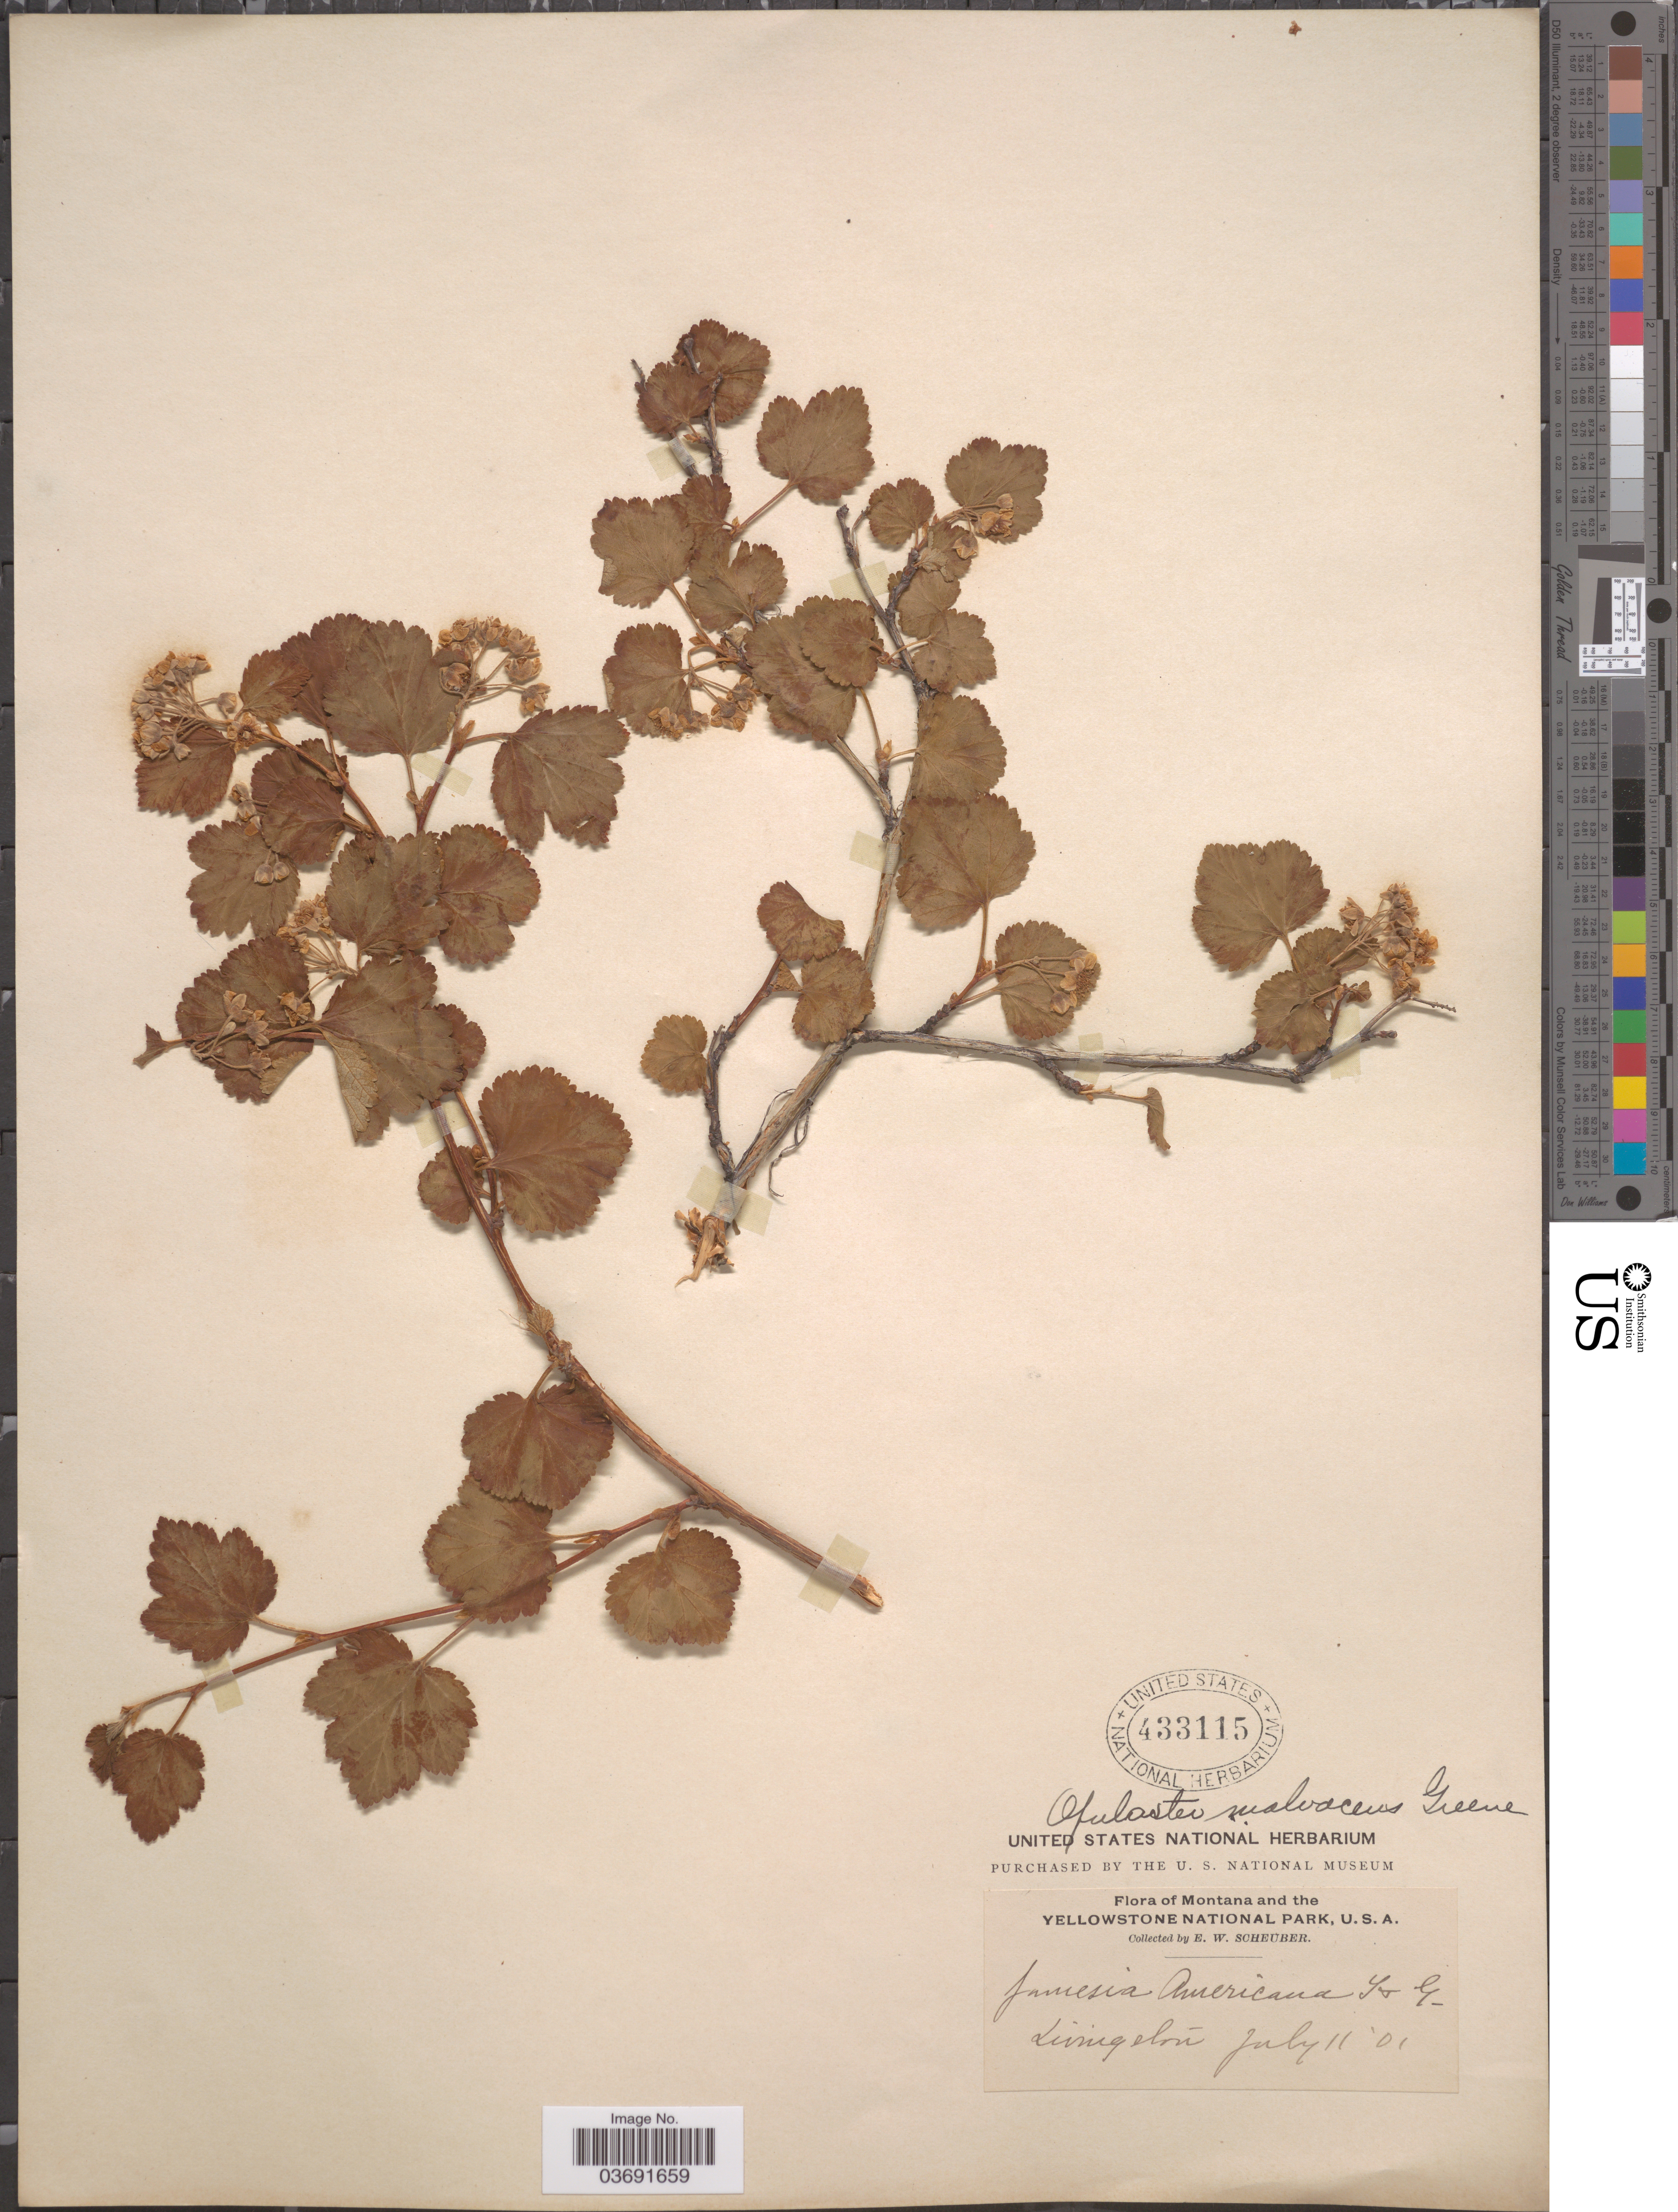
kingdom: Plantae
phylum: Tracheophyta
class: Magnoliopsida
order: Rosales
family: Rosaceae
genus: Physocarpus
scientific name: Physocarpus malvaceus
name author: (Greene) Kuntze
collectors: E. Scheuber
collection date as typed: Transcribed d/m/y: 11/7/1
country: United States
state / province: Montana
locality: Montana and the Yellowstone National Park. Livingston.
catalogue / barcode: US 433115